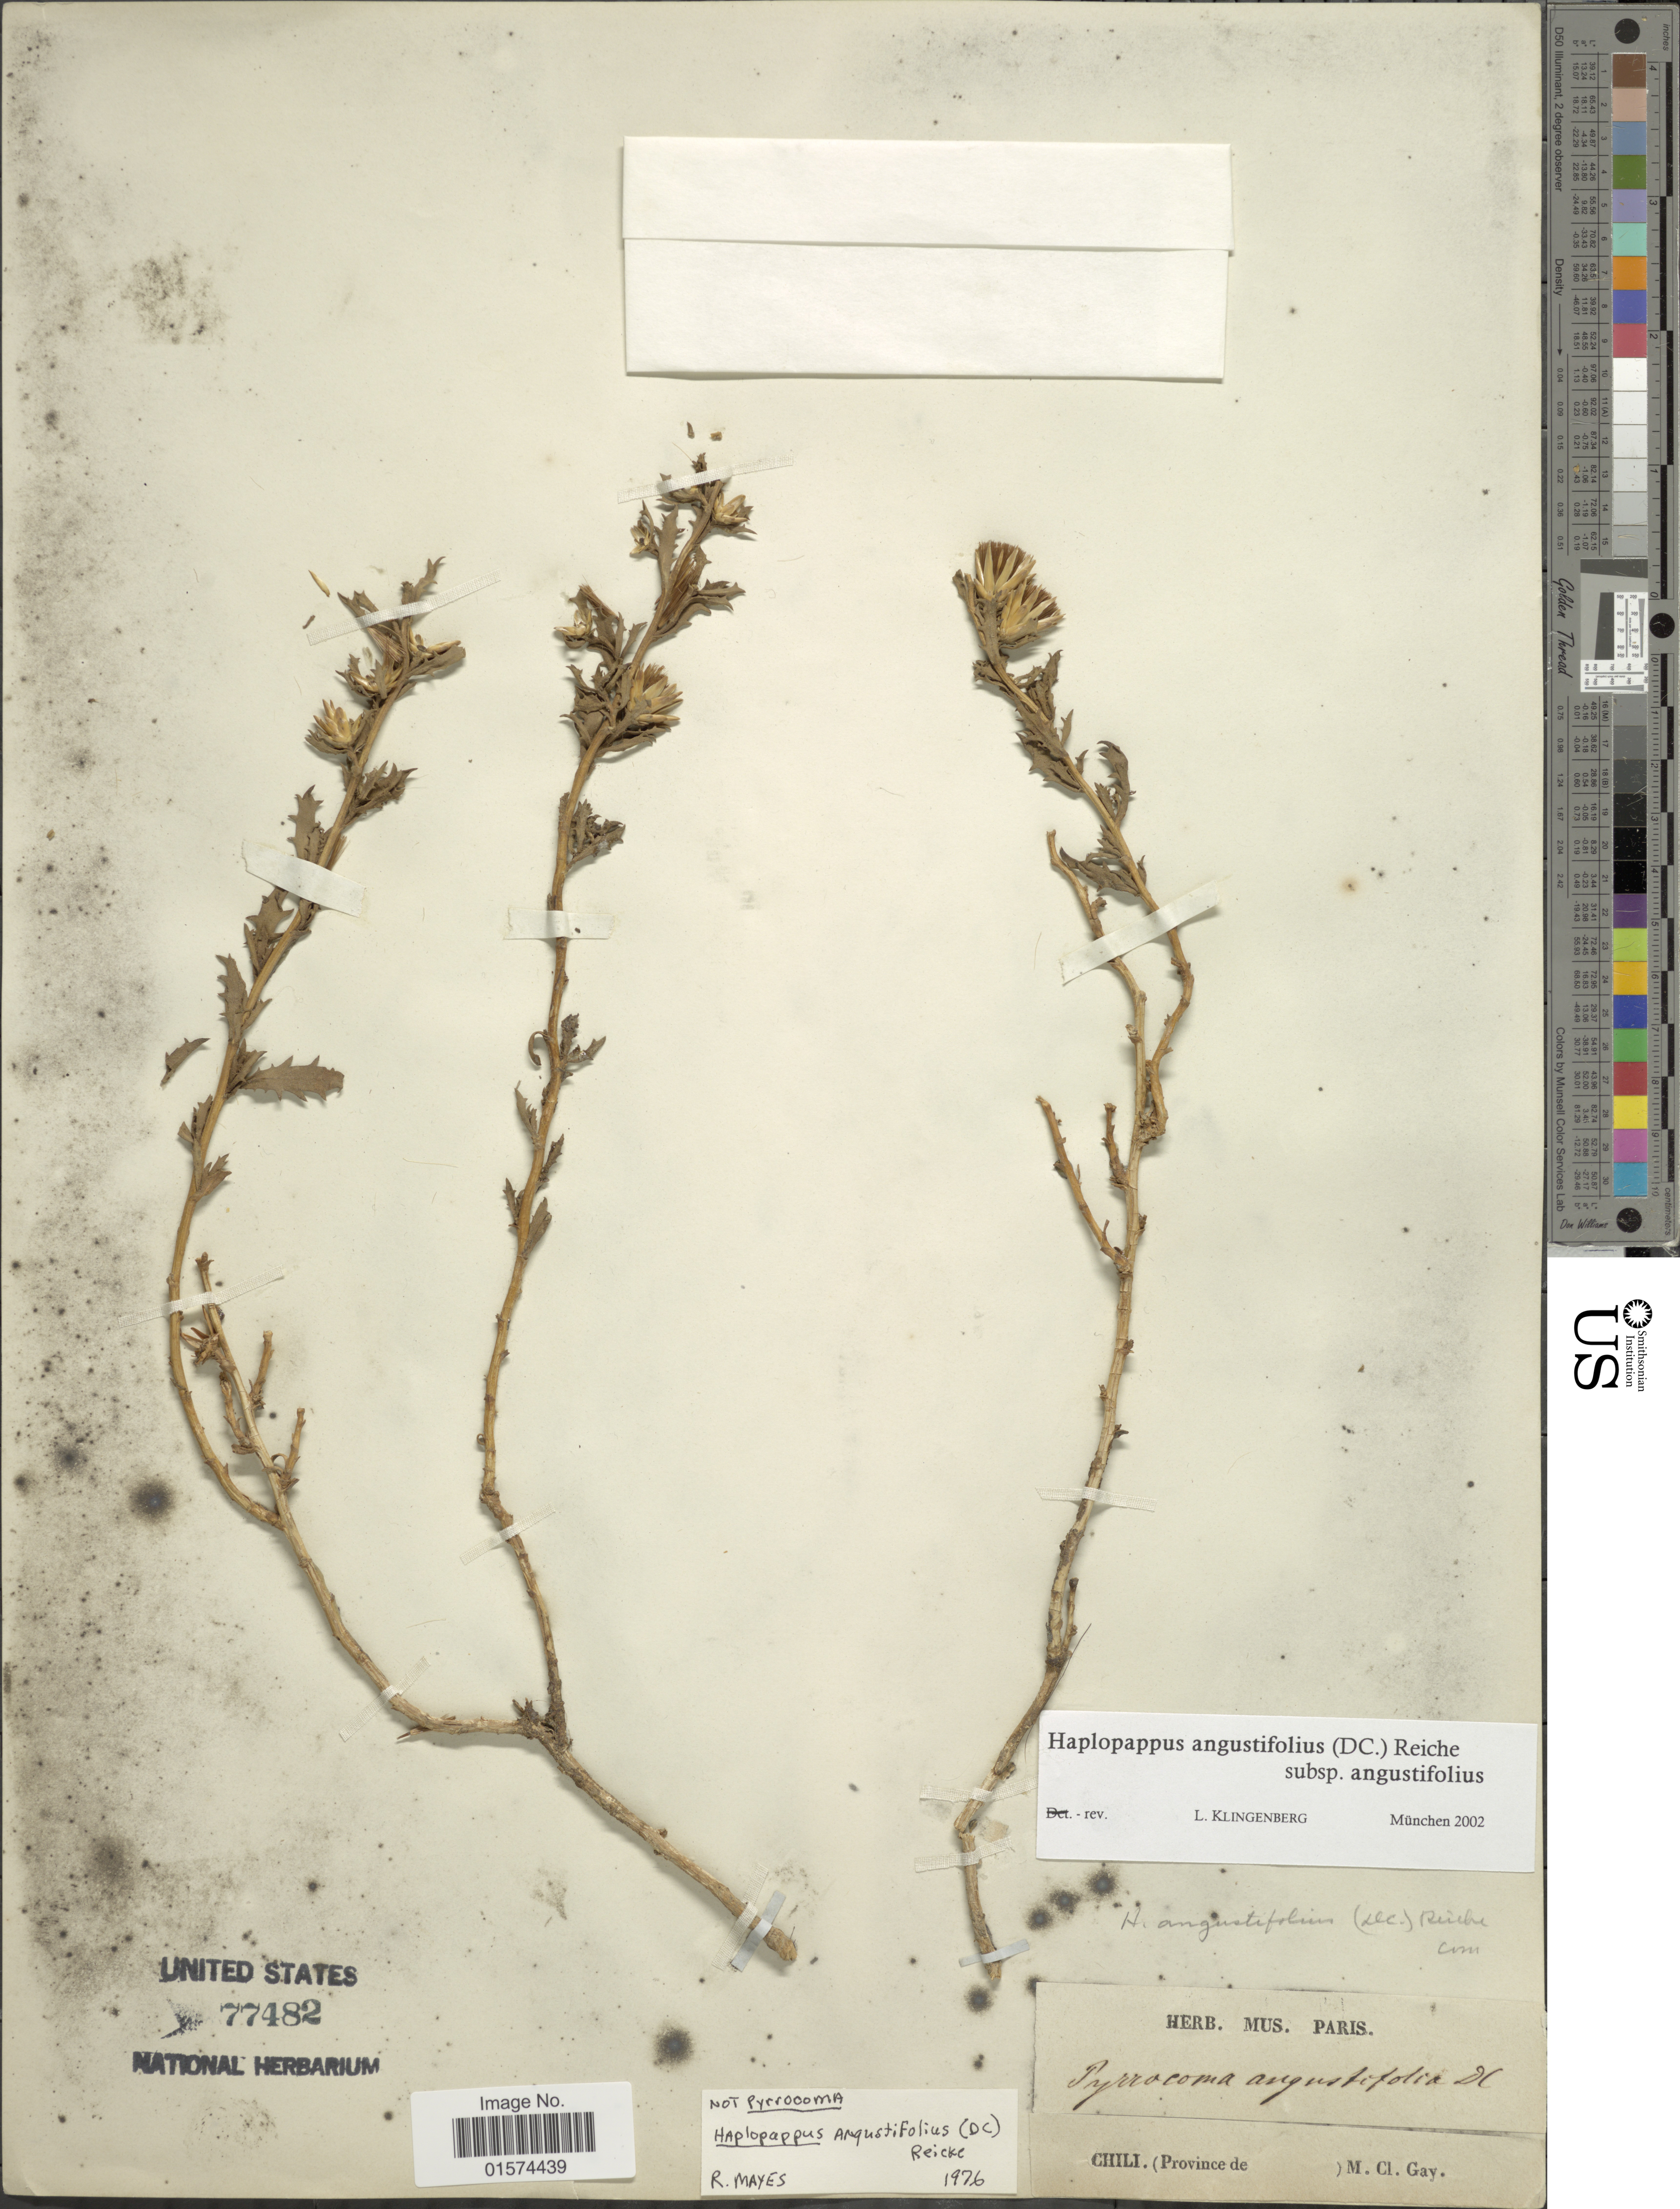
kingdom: Plantae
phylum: Tracheophyta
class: Magnoliopsida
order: Asterales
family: Asteraceae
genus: Haplopappus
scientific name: Haplopappus angustifolius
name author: (DC.) Reiche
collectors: M. Gay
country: Chile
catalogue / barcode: US 77482